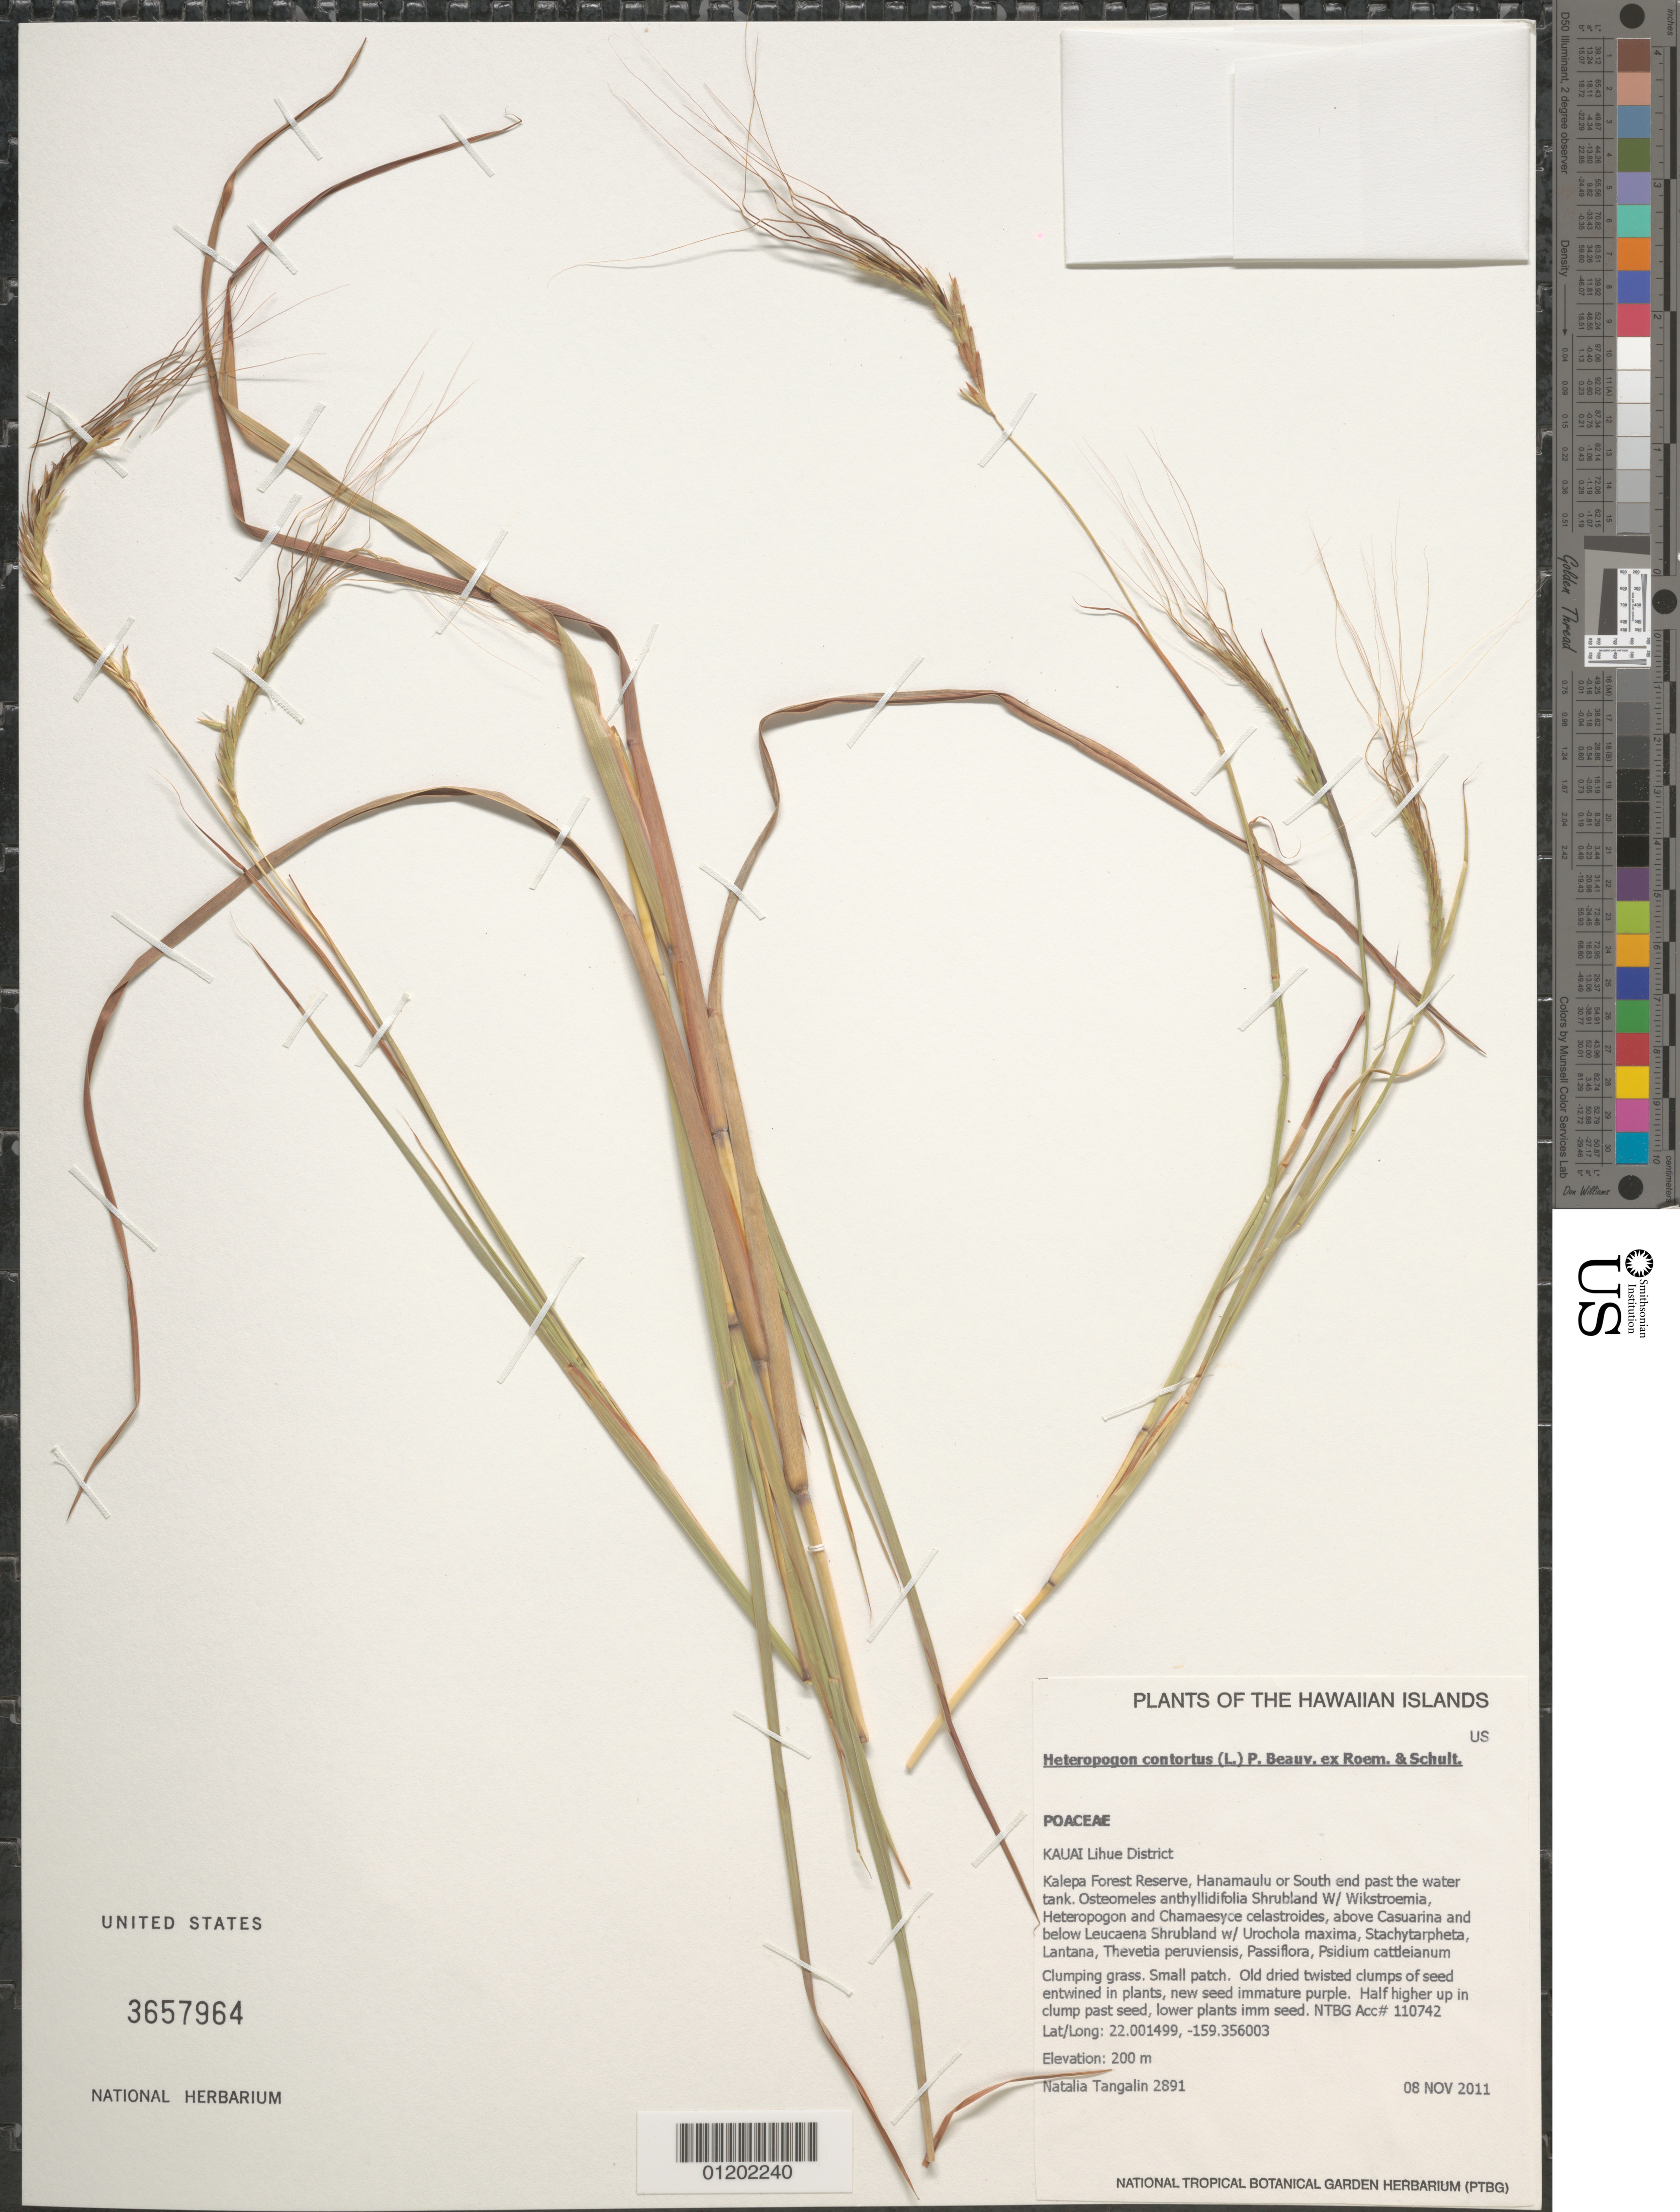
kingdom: Plantae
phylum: Tracheophyta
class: Liliopsida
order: Poales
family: Poaceae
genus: Heteropogon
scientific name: Heteropogon contortus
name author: (L.) P. Beauv. ex Roem. & Schult.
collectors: N. Tangalin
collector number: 2891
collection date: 2011-11-08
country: United States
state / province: Hawaii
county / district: Kauai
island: Kaua'i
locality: Lihue District, Kalepa Forest Reserve, Hanamaulu or South end past the water tank.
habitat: Shrubland.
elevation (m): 200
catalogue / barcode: US 3657964